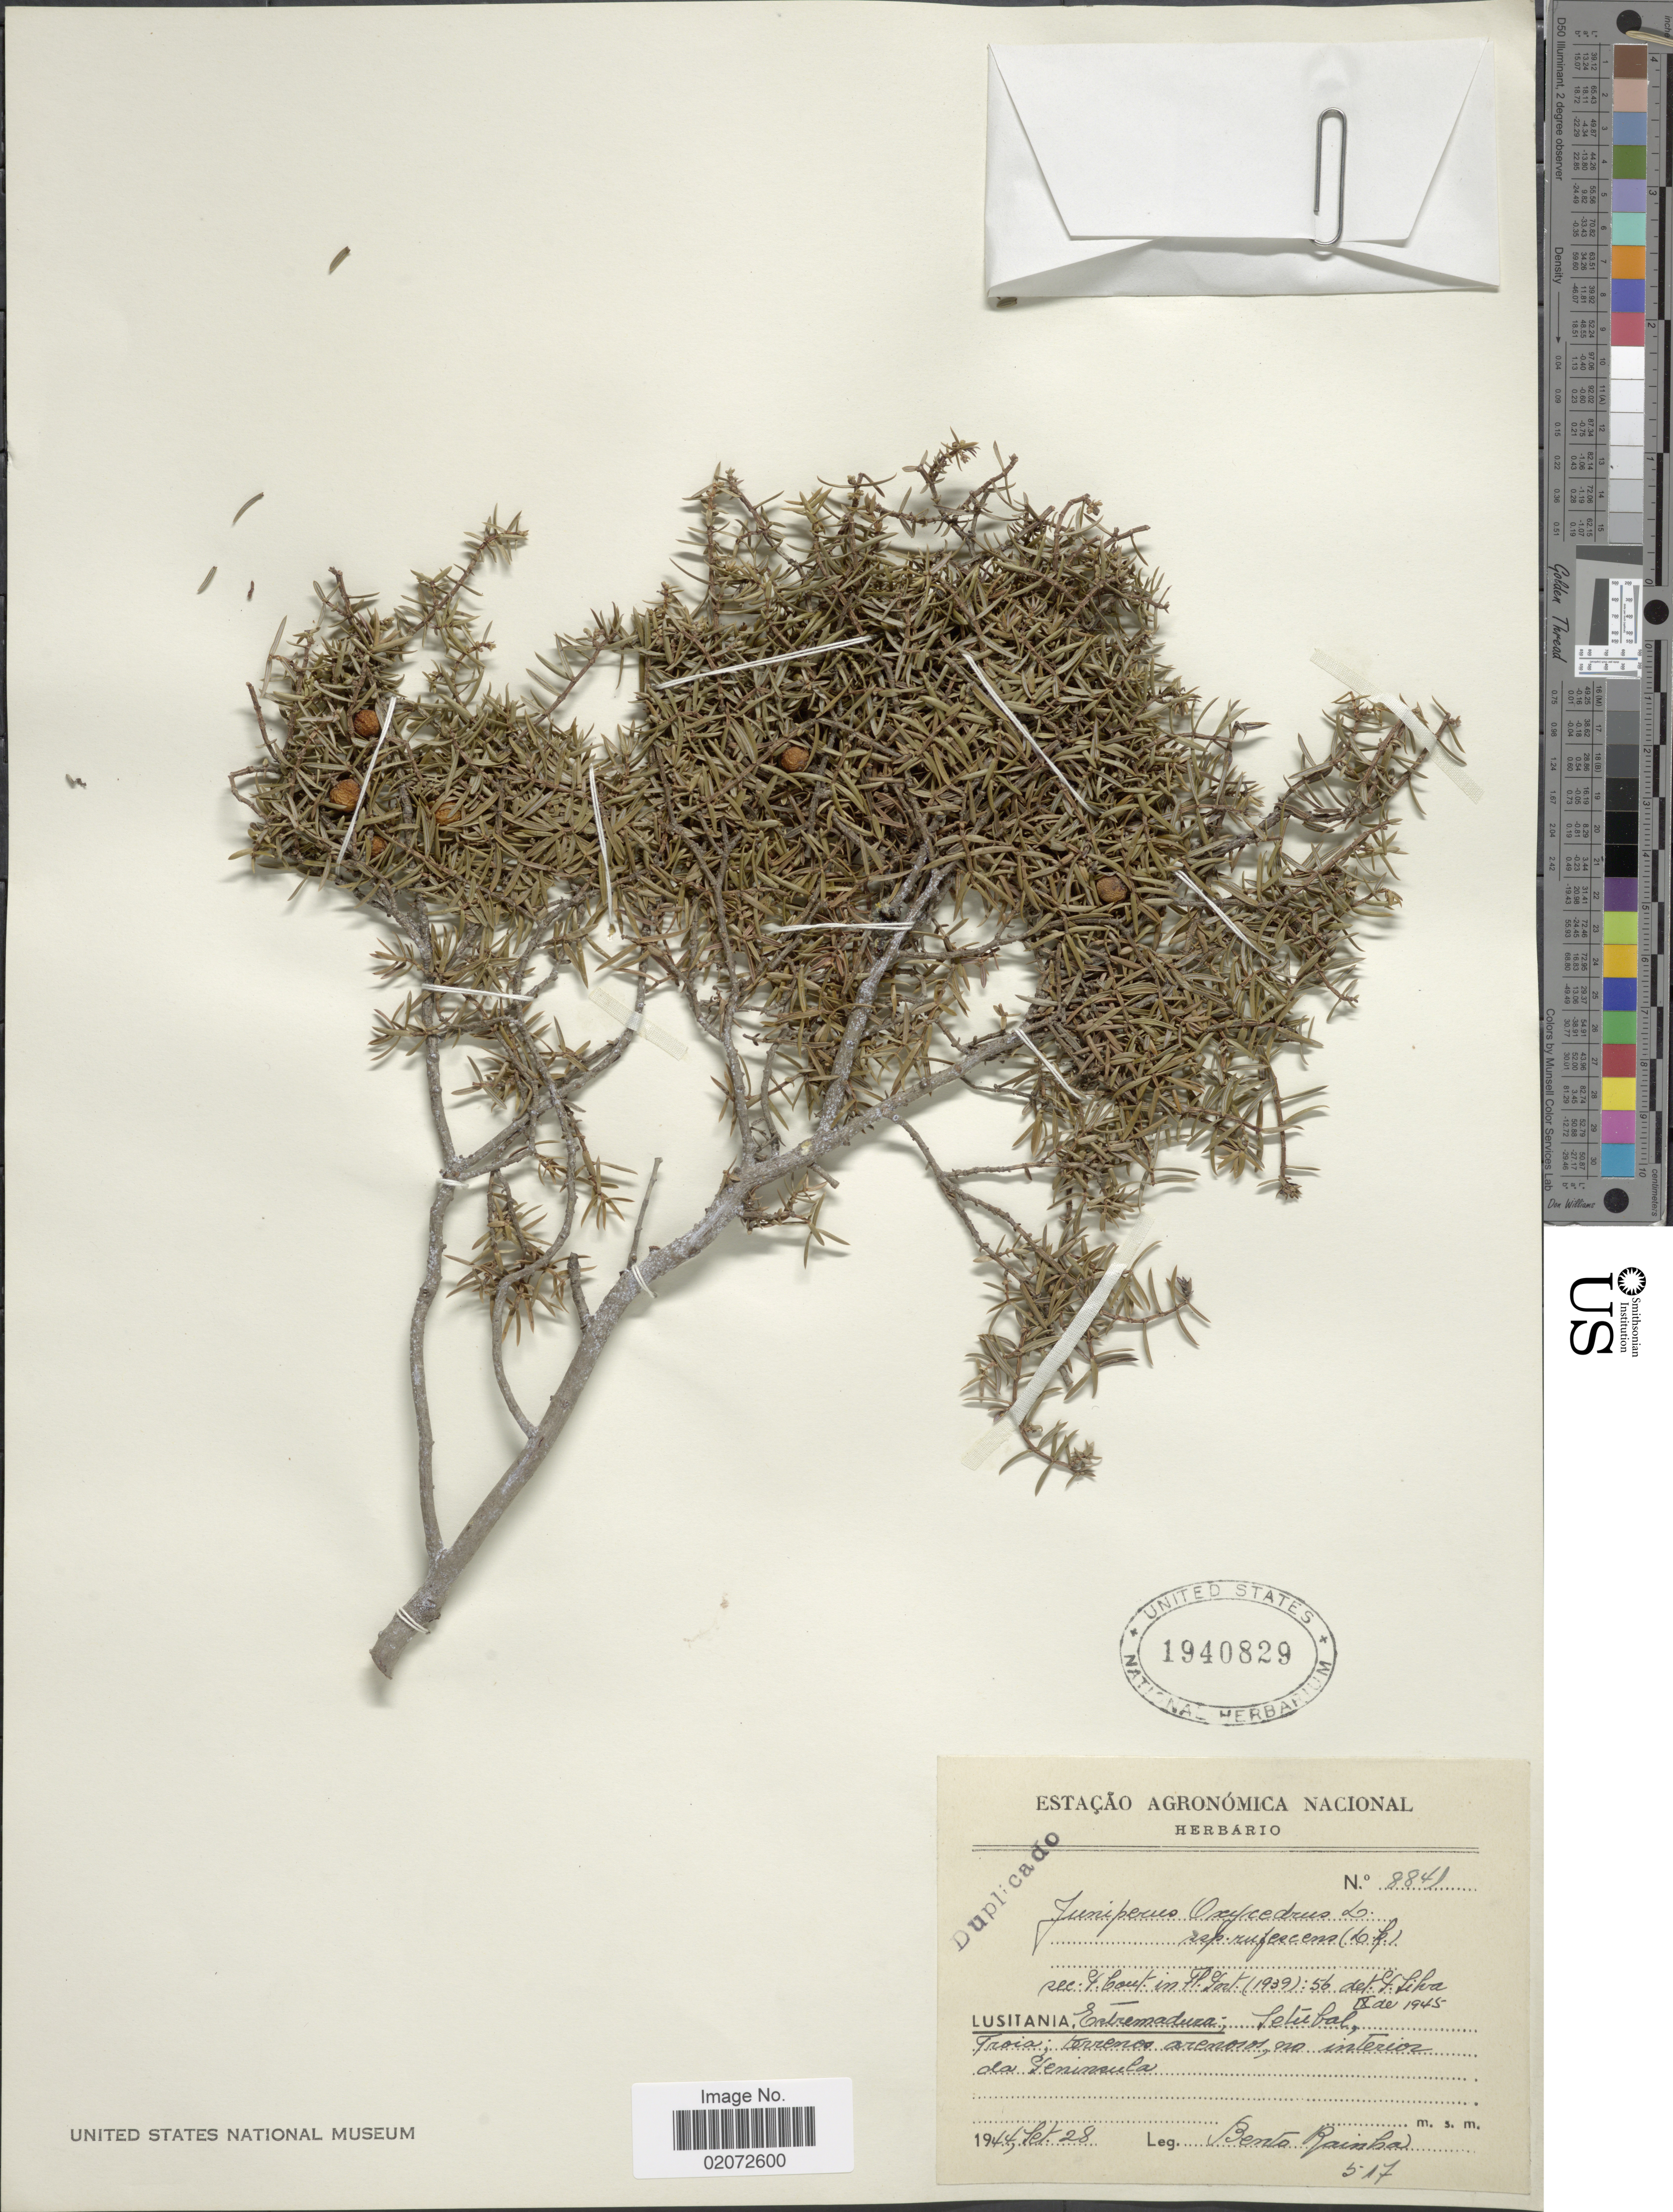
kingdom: Plantae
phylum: Tracheophyta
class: Pinopsida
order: Pinales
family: Cupressaceae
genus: Juniperus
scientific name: Juniperus oxycedrus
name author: L.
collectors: B. Rainha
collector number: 8841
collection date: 1944-09-28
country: Portugal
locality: Lusitania, Entremadura - Setubal, Troia; Terrenos arenosos env interior da Peninsula [interpreted]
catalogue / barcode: US 1940829